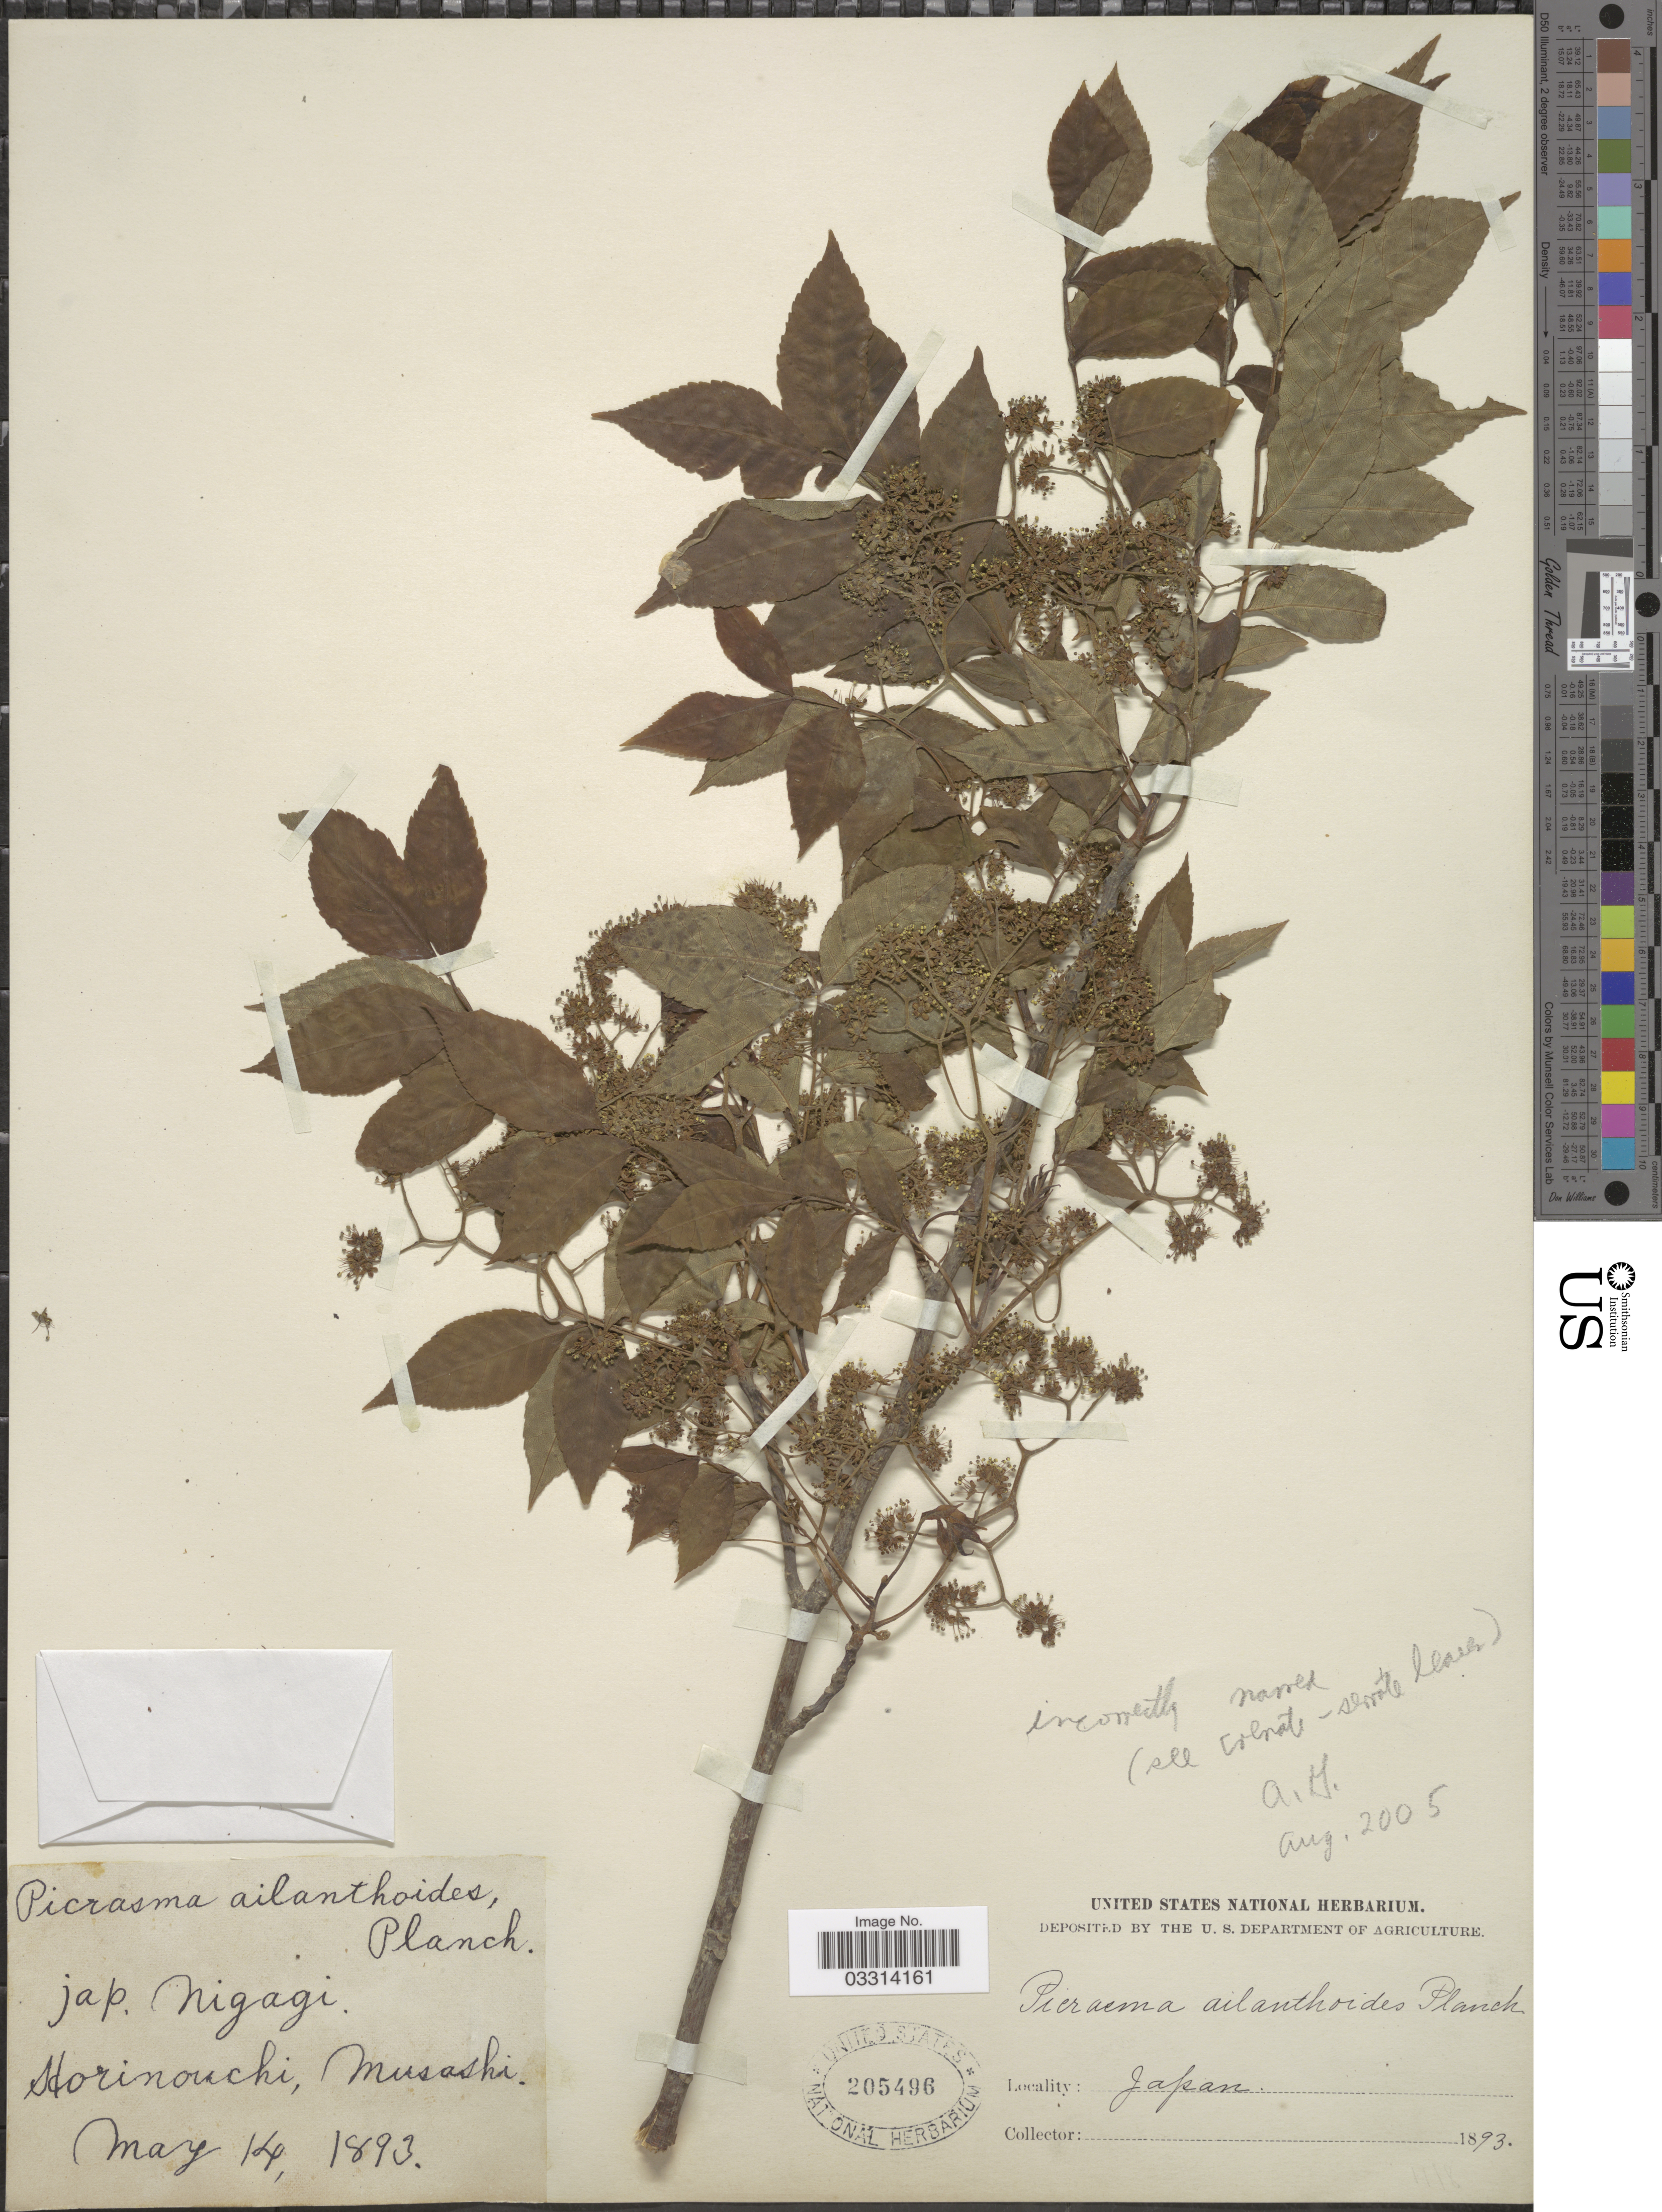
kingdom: Plantae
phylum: Tracheophyta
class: Magnoliopsida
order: Sapindales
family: Simaroubaceae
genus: Picrasma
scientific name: Picrasma excelsa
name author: (Sw.) Planch.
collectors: ex herb. United States National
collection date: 1893-05-14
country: Japan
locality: Horinouchi, Musashi.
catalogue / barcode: US 205496